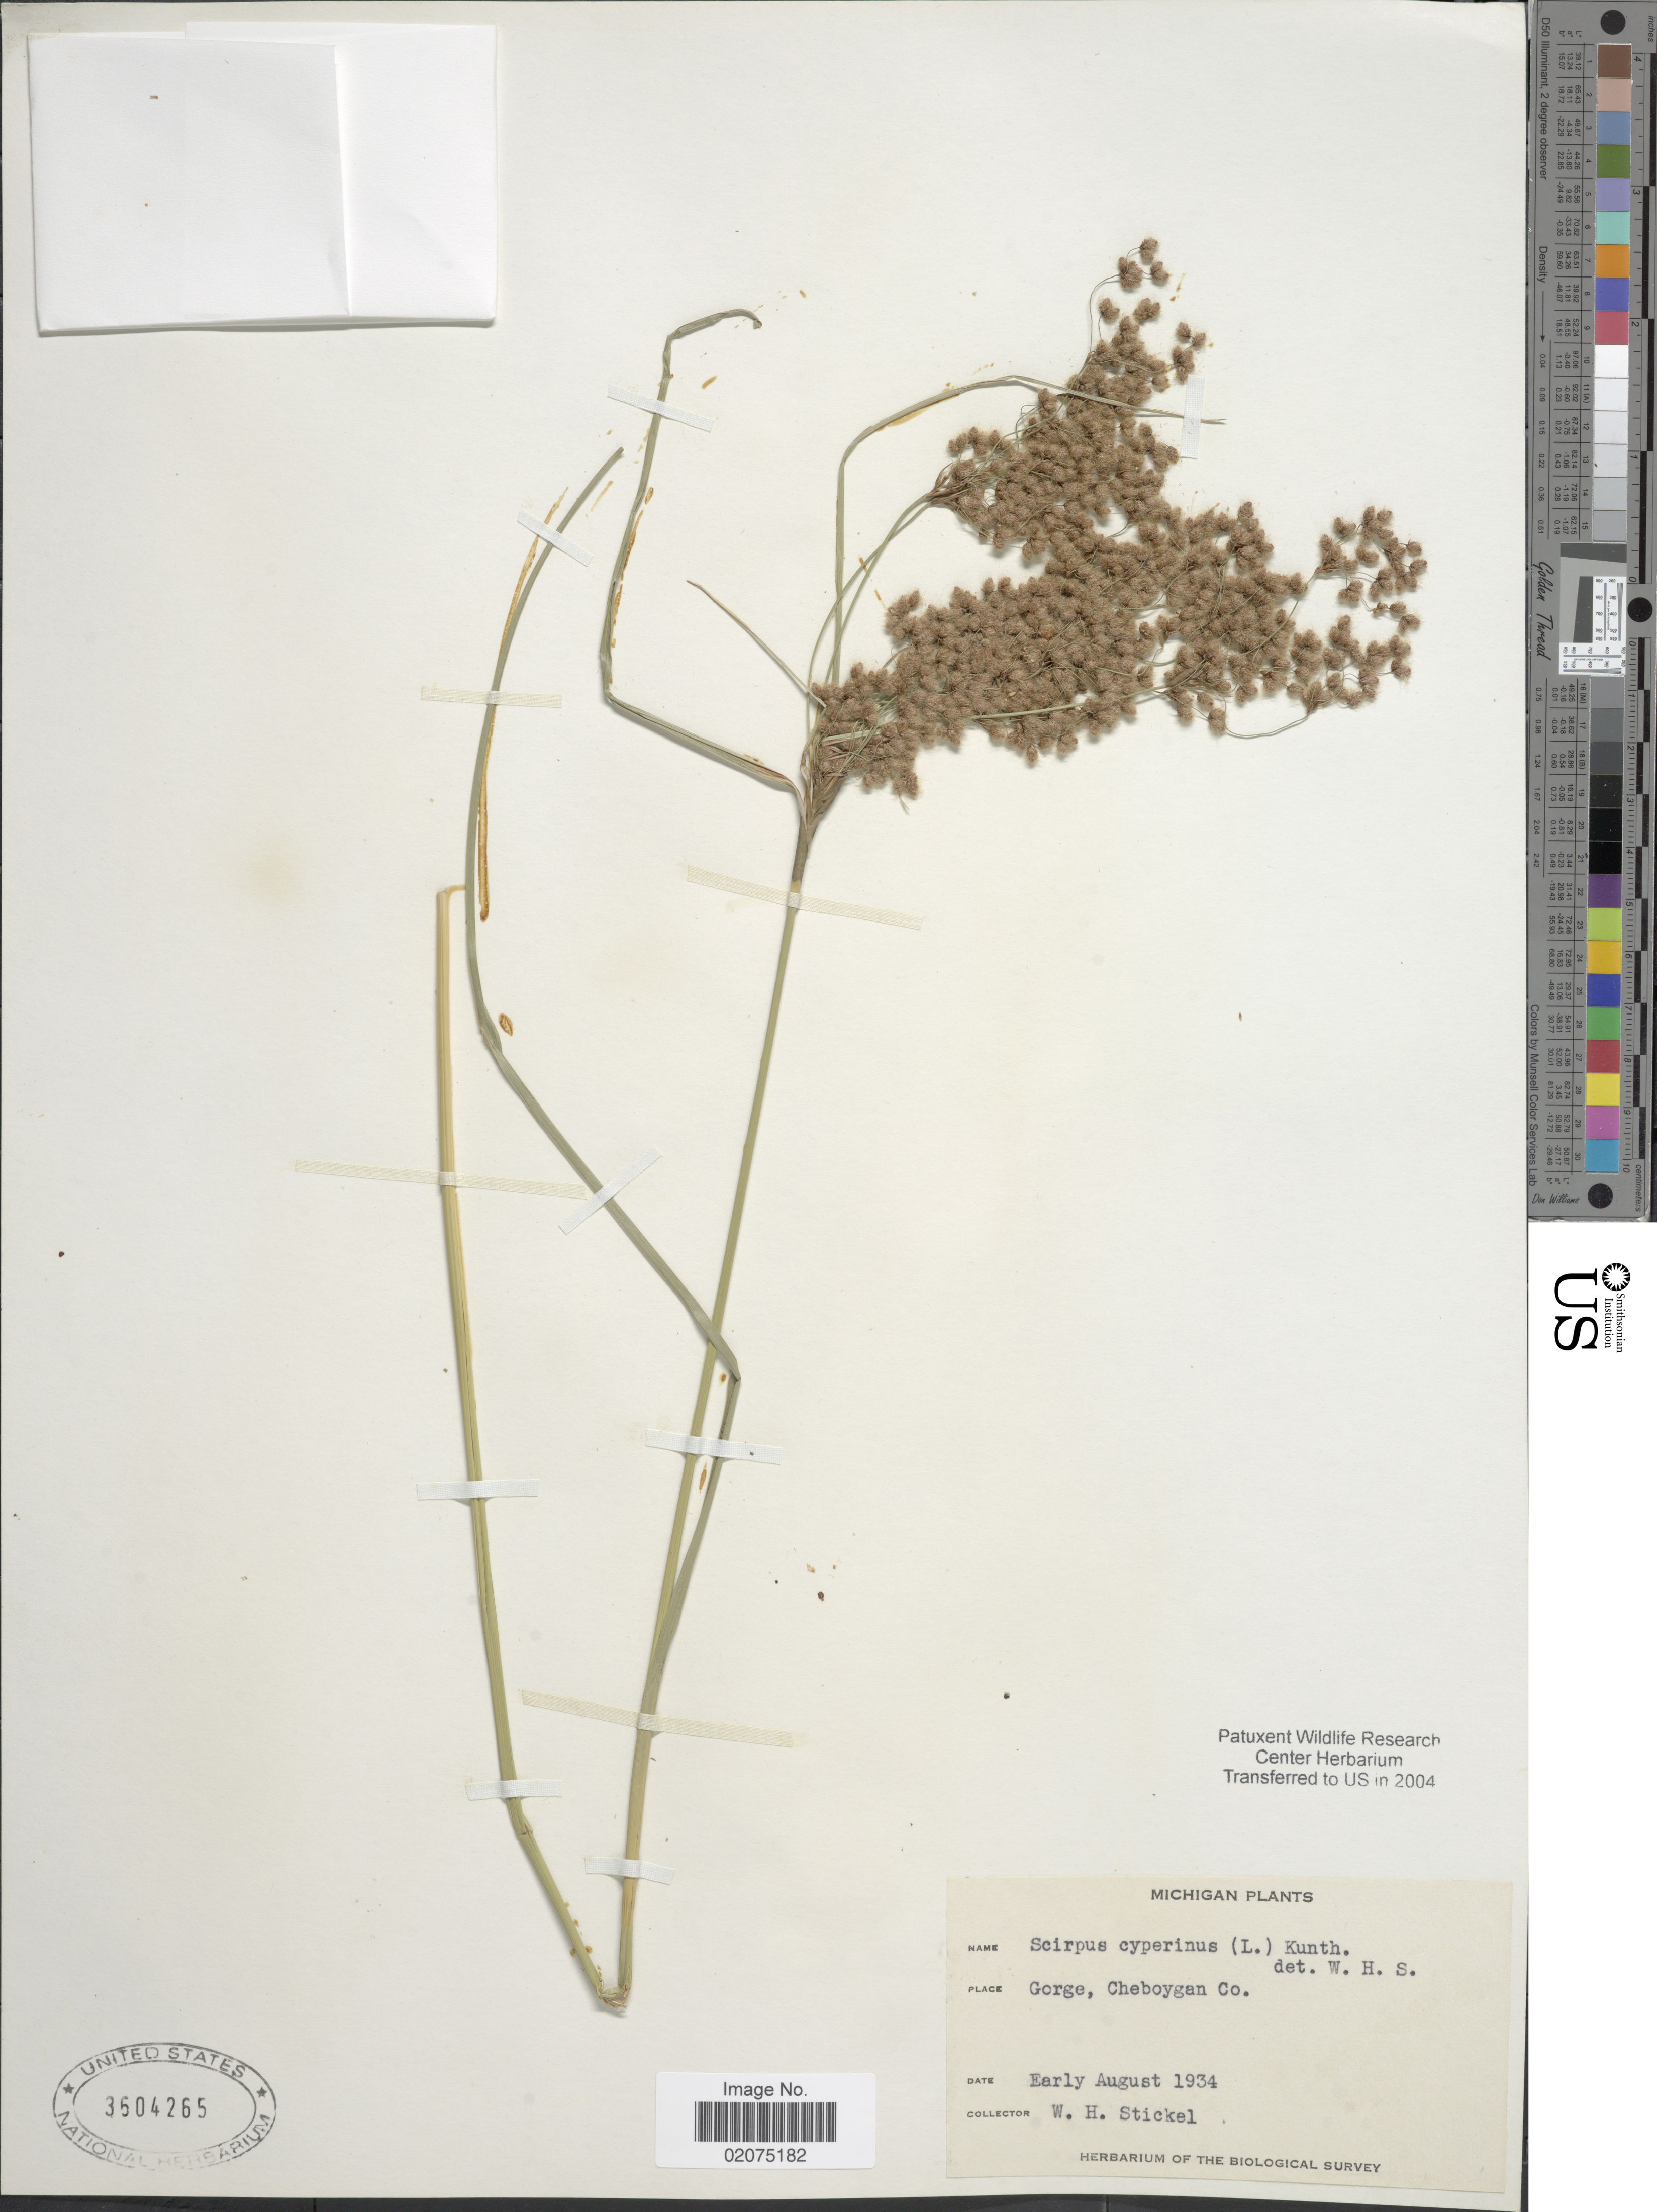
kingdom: Plantae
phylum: Tracheophyta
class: Liliopsida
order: Poales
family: Cyperaceae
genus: Scirpus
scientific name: Scirpus cyperinus (L.) Kunth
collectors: W. Stickel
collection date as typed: early August 1934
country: United States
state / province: Michigan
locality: Gorge, Cheboygan Co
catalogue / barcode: US 3604265